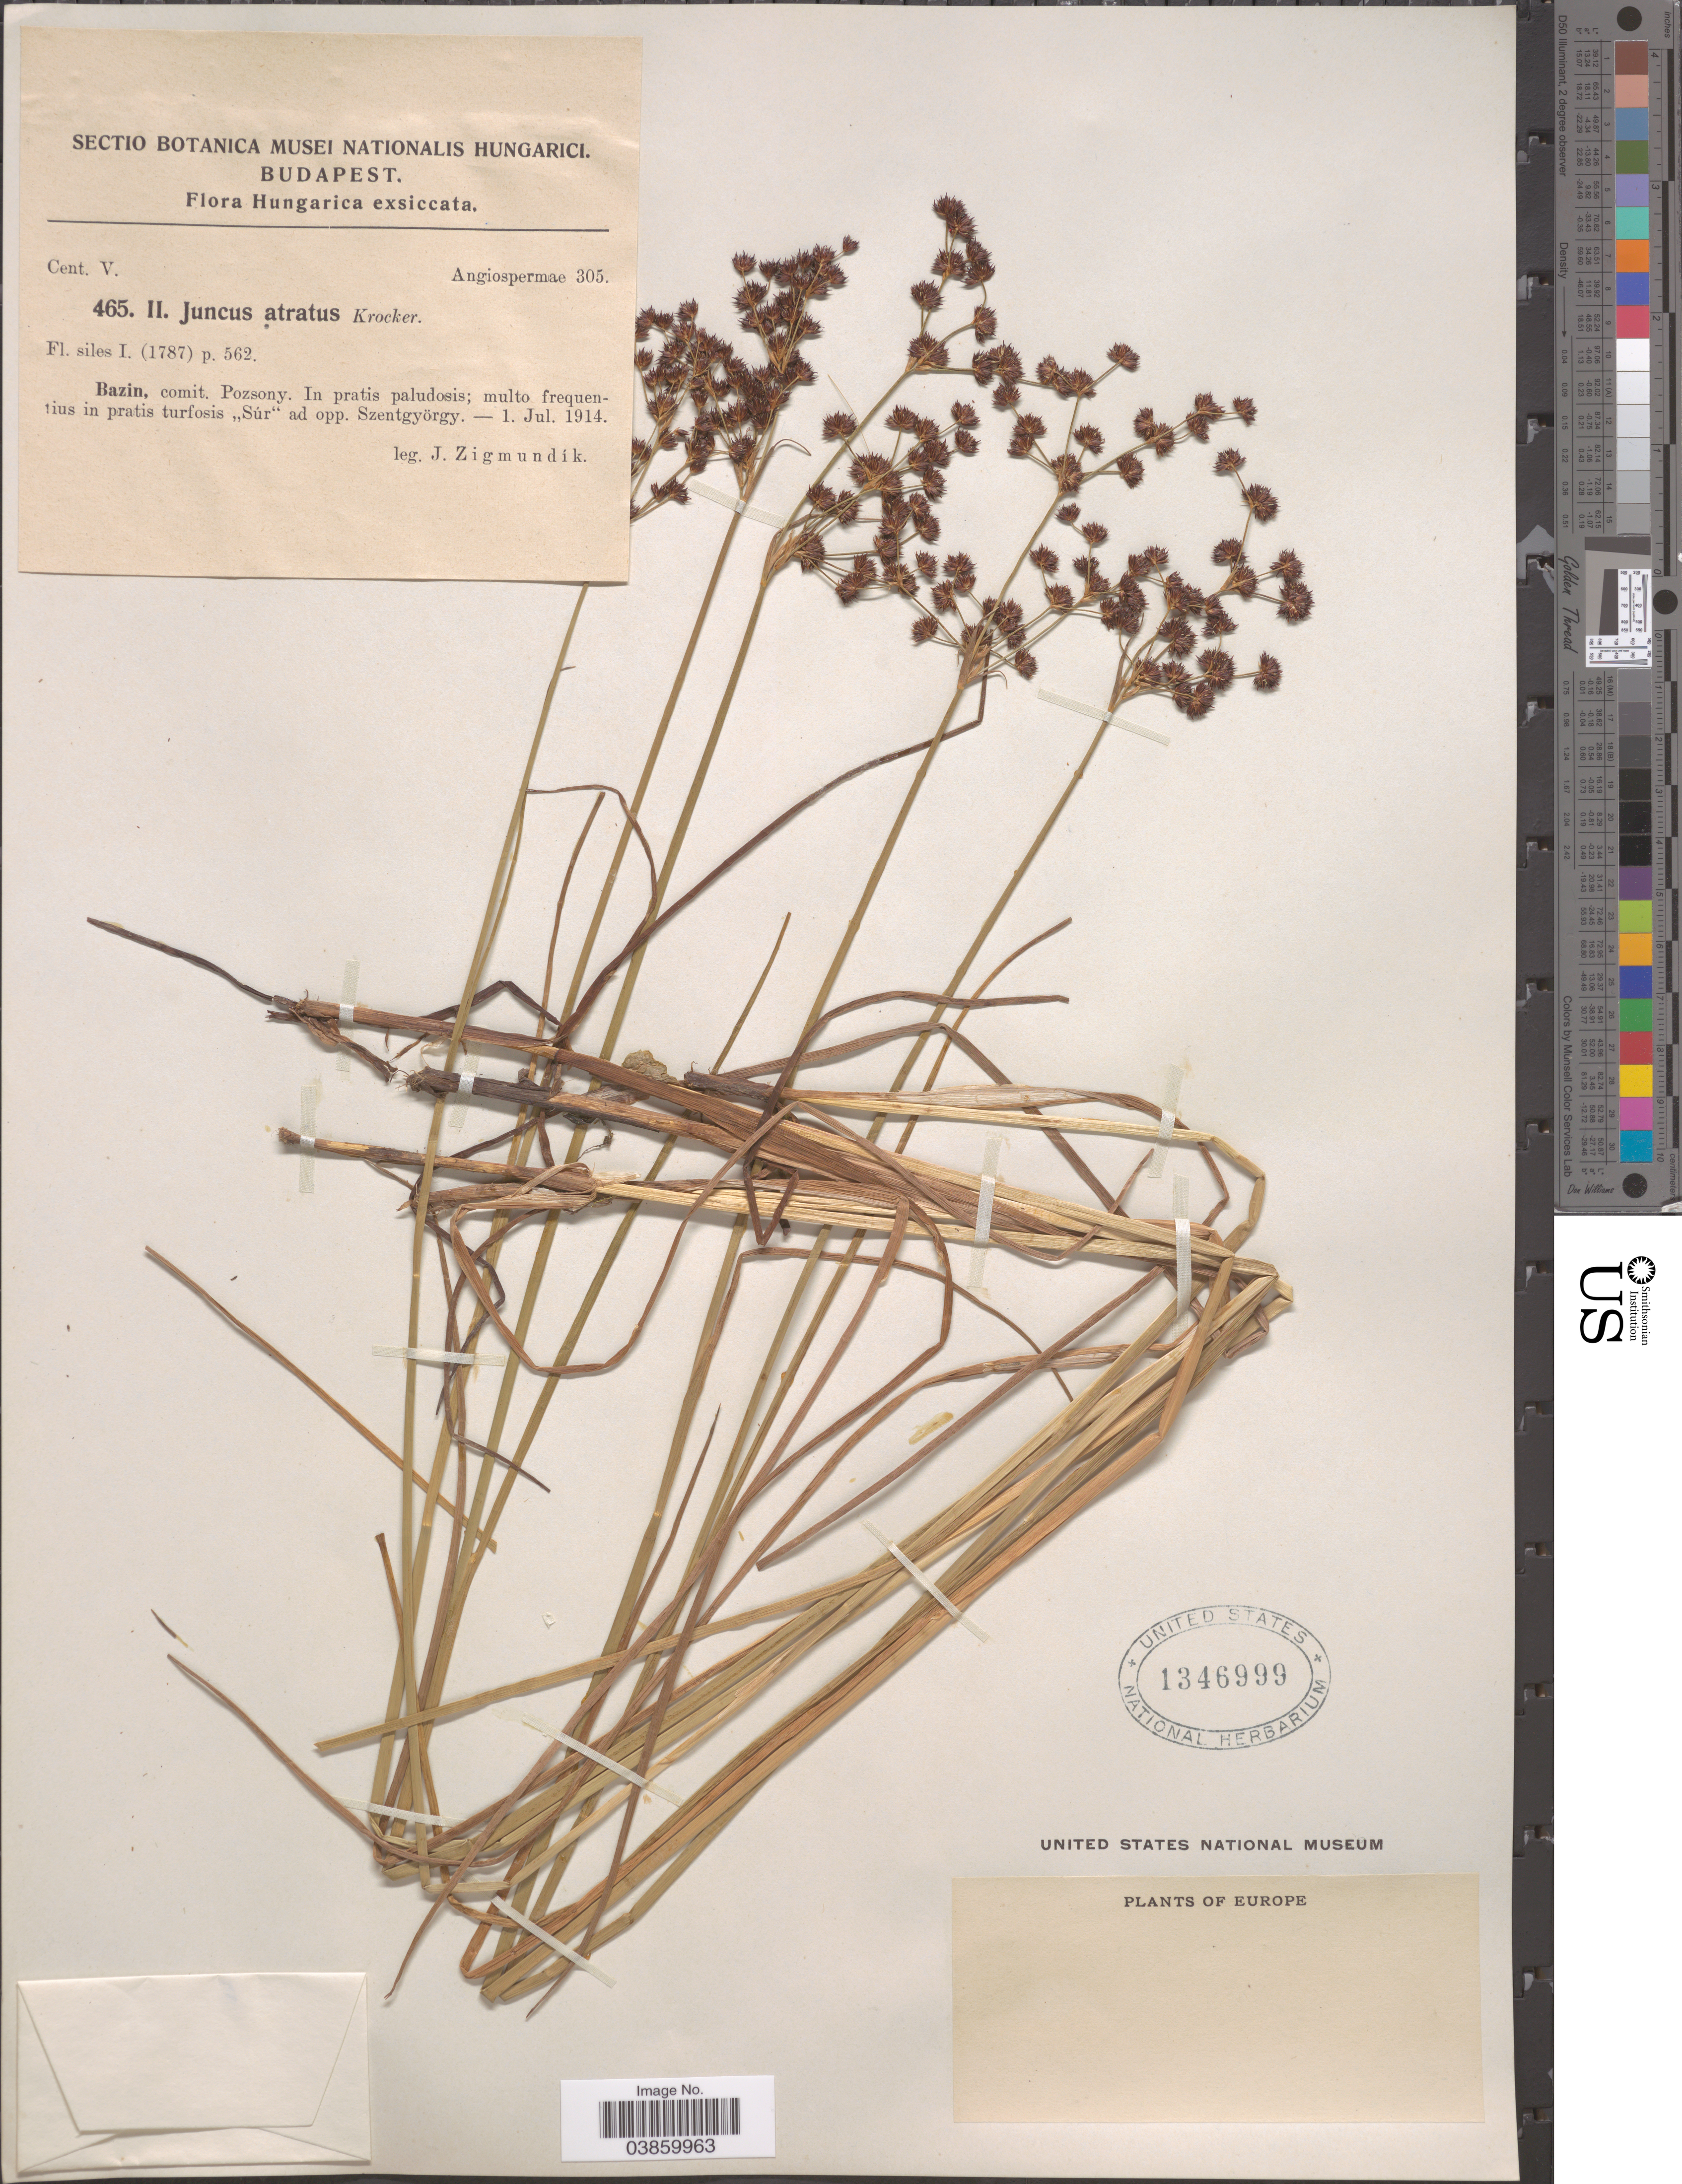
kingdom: Plantae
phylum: Tracheophyta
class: Liliopsida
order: Poales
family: Juncaceae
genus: Juncus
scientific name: Juncus atratus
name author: Krock.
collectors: J. Zigmundik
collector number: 465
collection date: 1914-07-01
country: Hungary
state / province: Budapest, Capital District of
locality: Bazin, comit. Pozsony. In pratis paludosis; multo frequentius in pratis turfosis "Súr" ad opp. Szentgyörgy.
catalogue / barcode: US 1346999